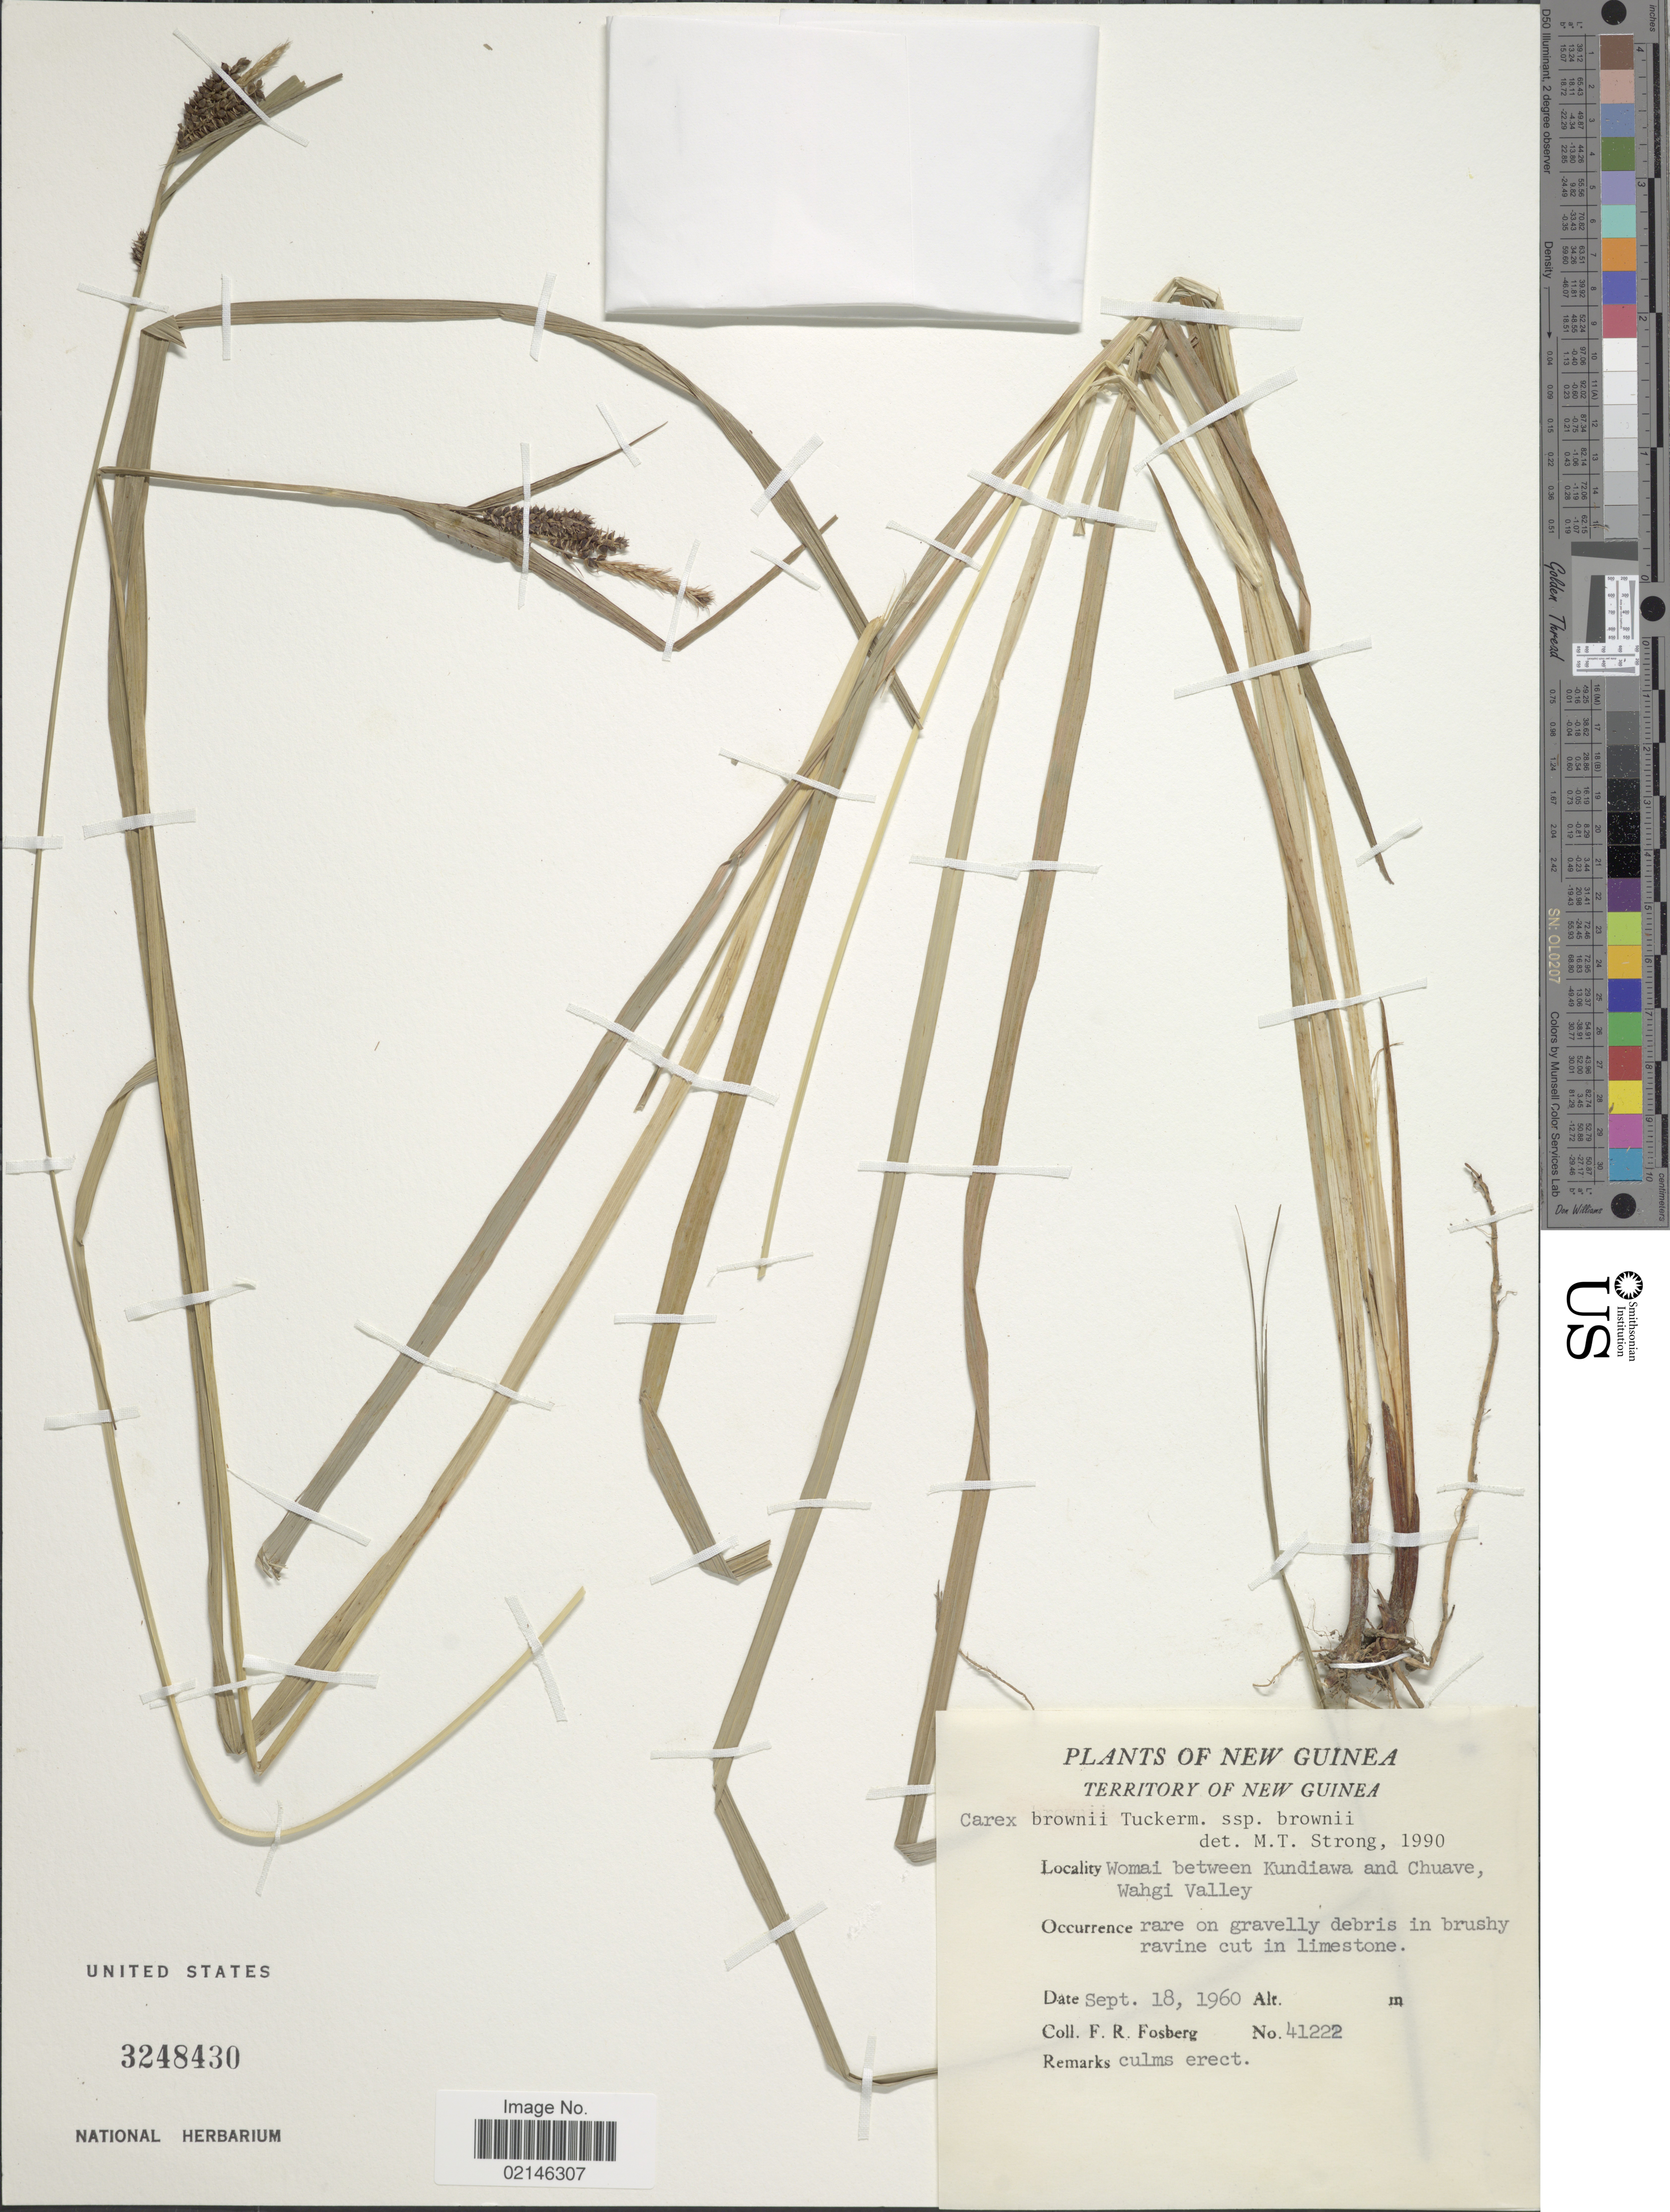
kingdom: Plantae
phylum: Tracheophyta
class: Liliopsida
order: Poales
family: Cyperaceae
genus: Carex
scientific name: Carex brownii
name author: Tuck.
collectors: F. R. Fosberg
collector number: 41222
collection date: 1960-09-18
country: Indonesia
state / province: Papua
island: New Guinea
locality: New Guinea. Territory of New Guinea. Womai between Kundiawa and Chuave, Wahgi Valley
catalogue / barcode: US 3248430